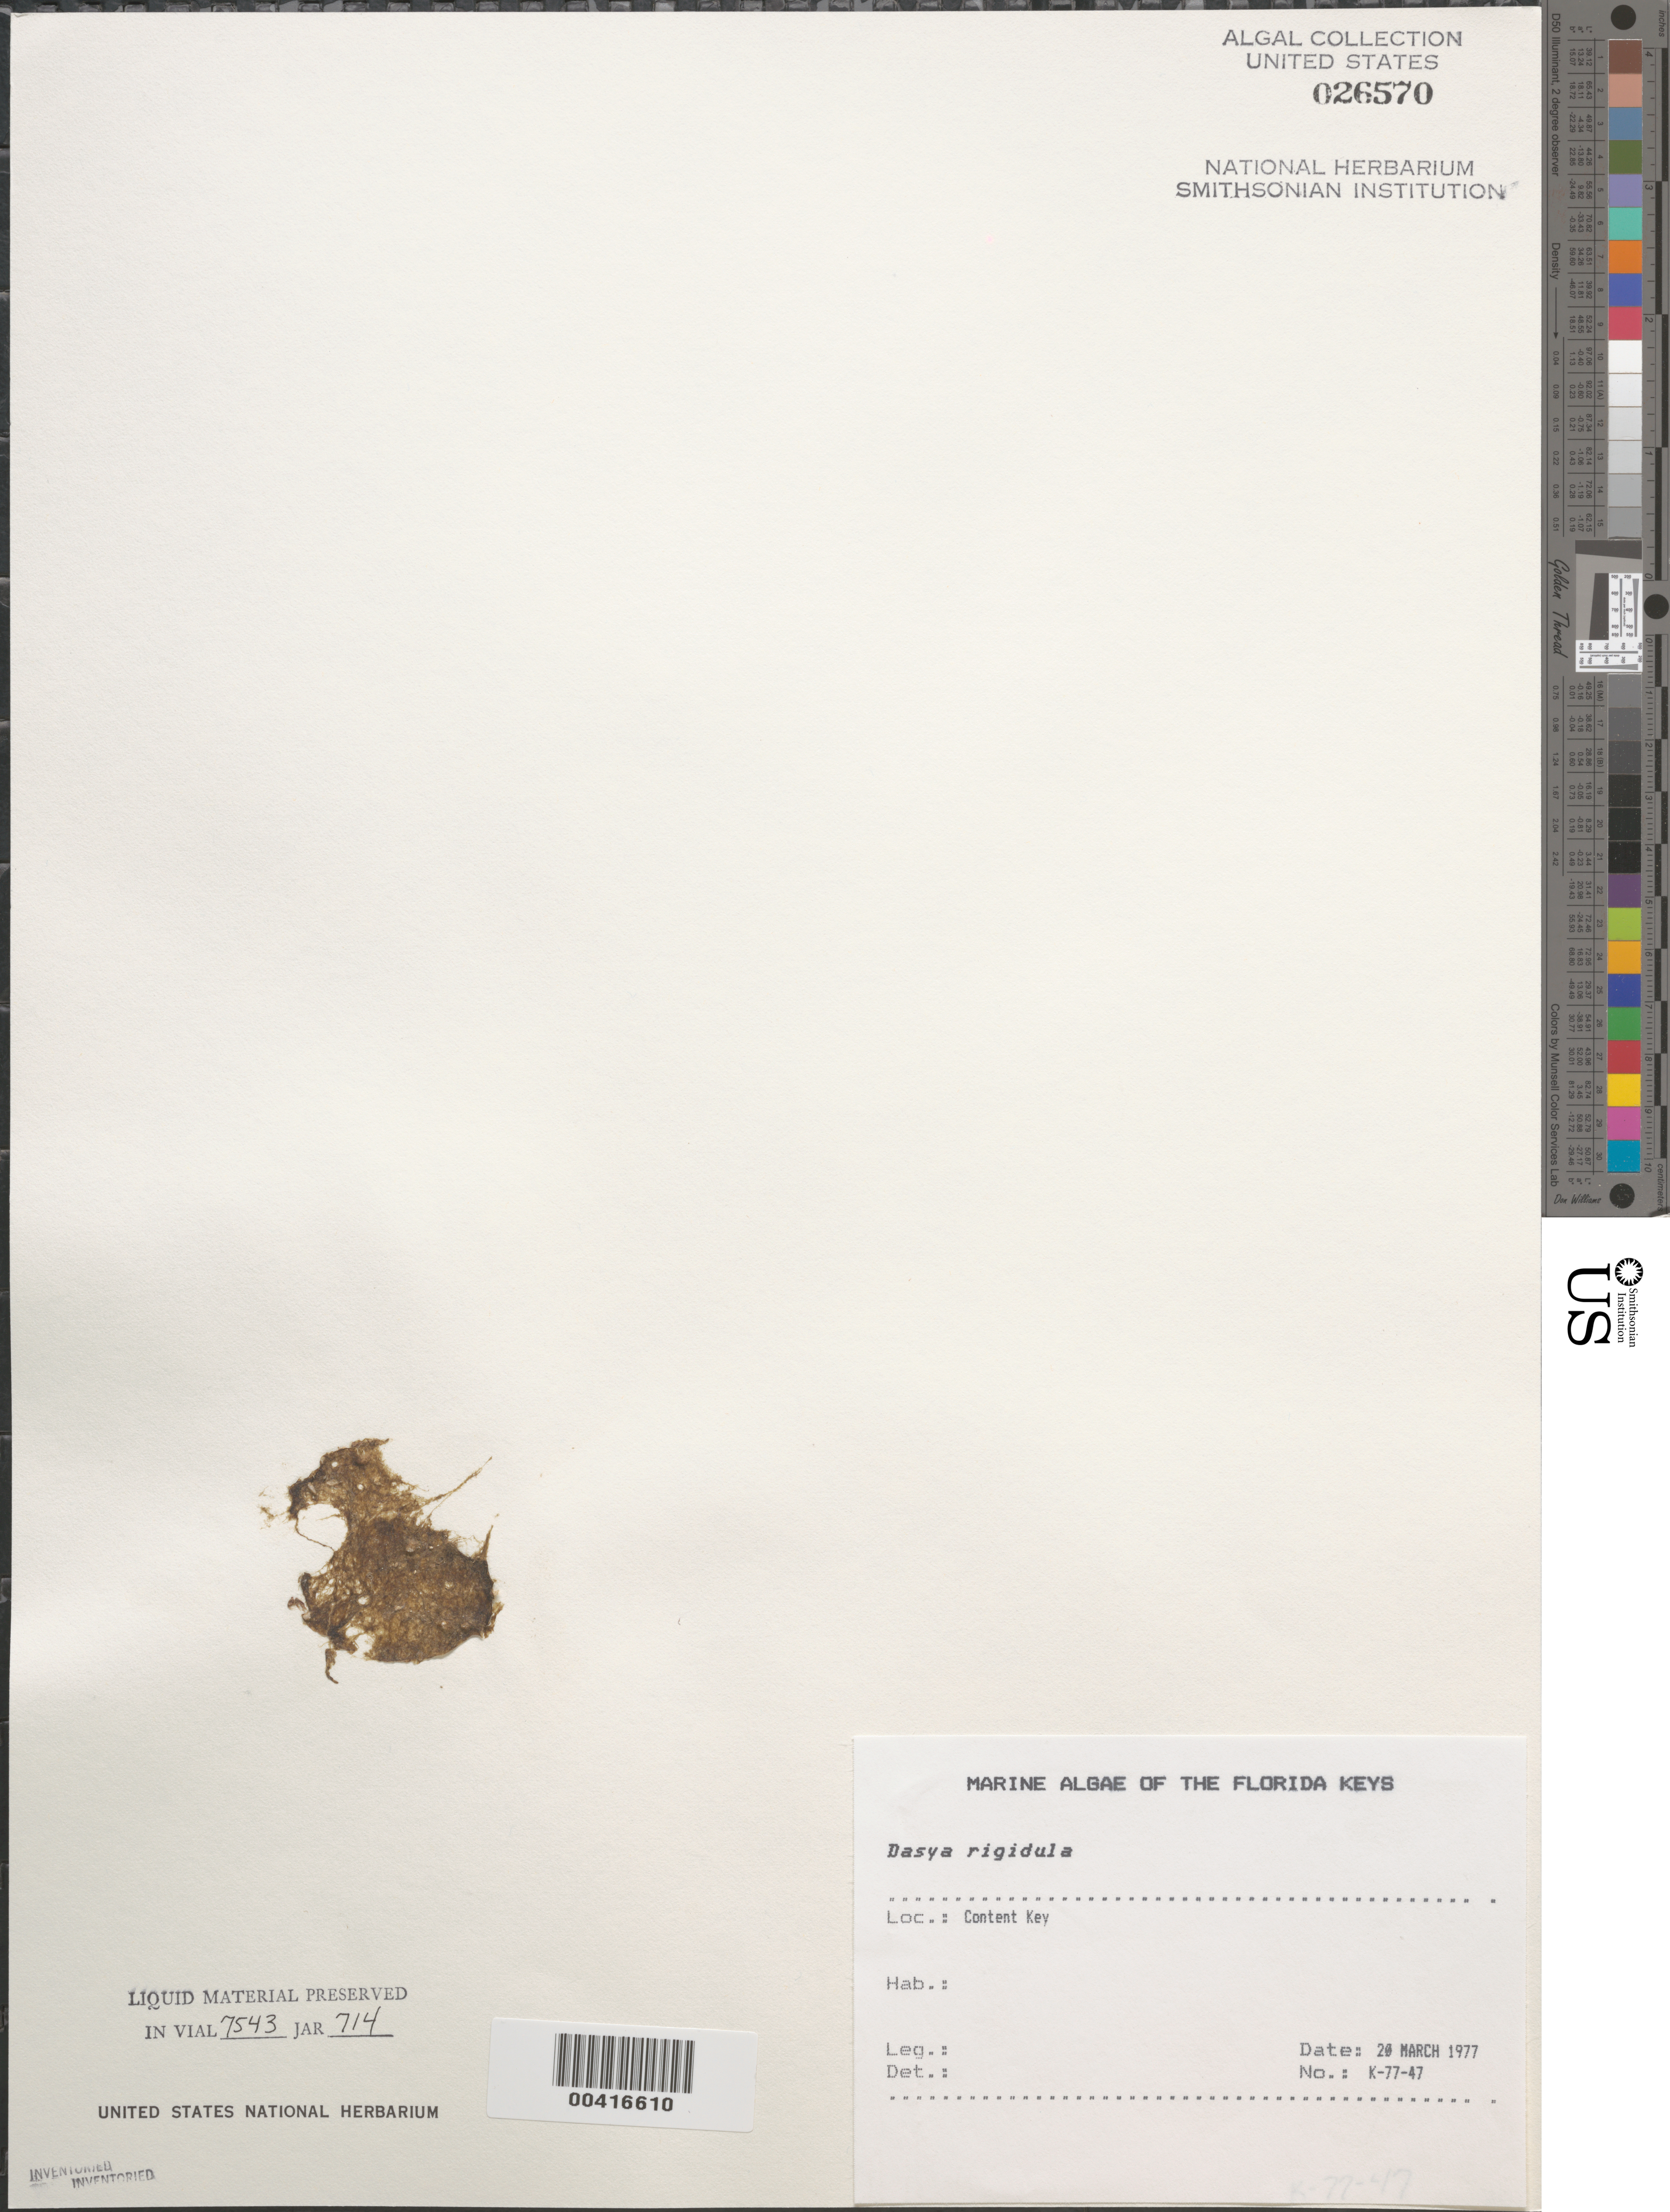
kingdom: Plantae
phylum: Rhodophyta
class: Florideophyceae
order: Ceramiales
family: Dasyaceae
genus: Dasya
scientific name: Dasya rigidula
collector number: K-77-47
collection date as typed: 20 Mar 1977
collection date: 1977-03-20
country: United States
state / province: Florida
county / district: Monroe County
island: Content Keys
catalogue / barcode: US 26570